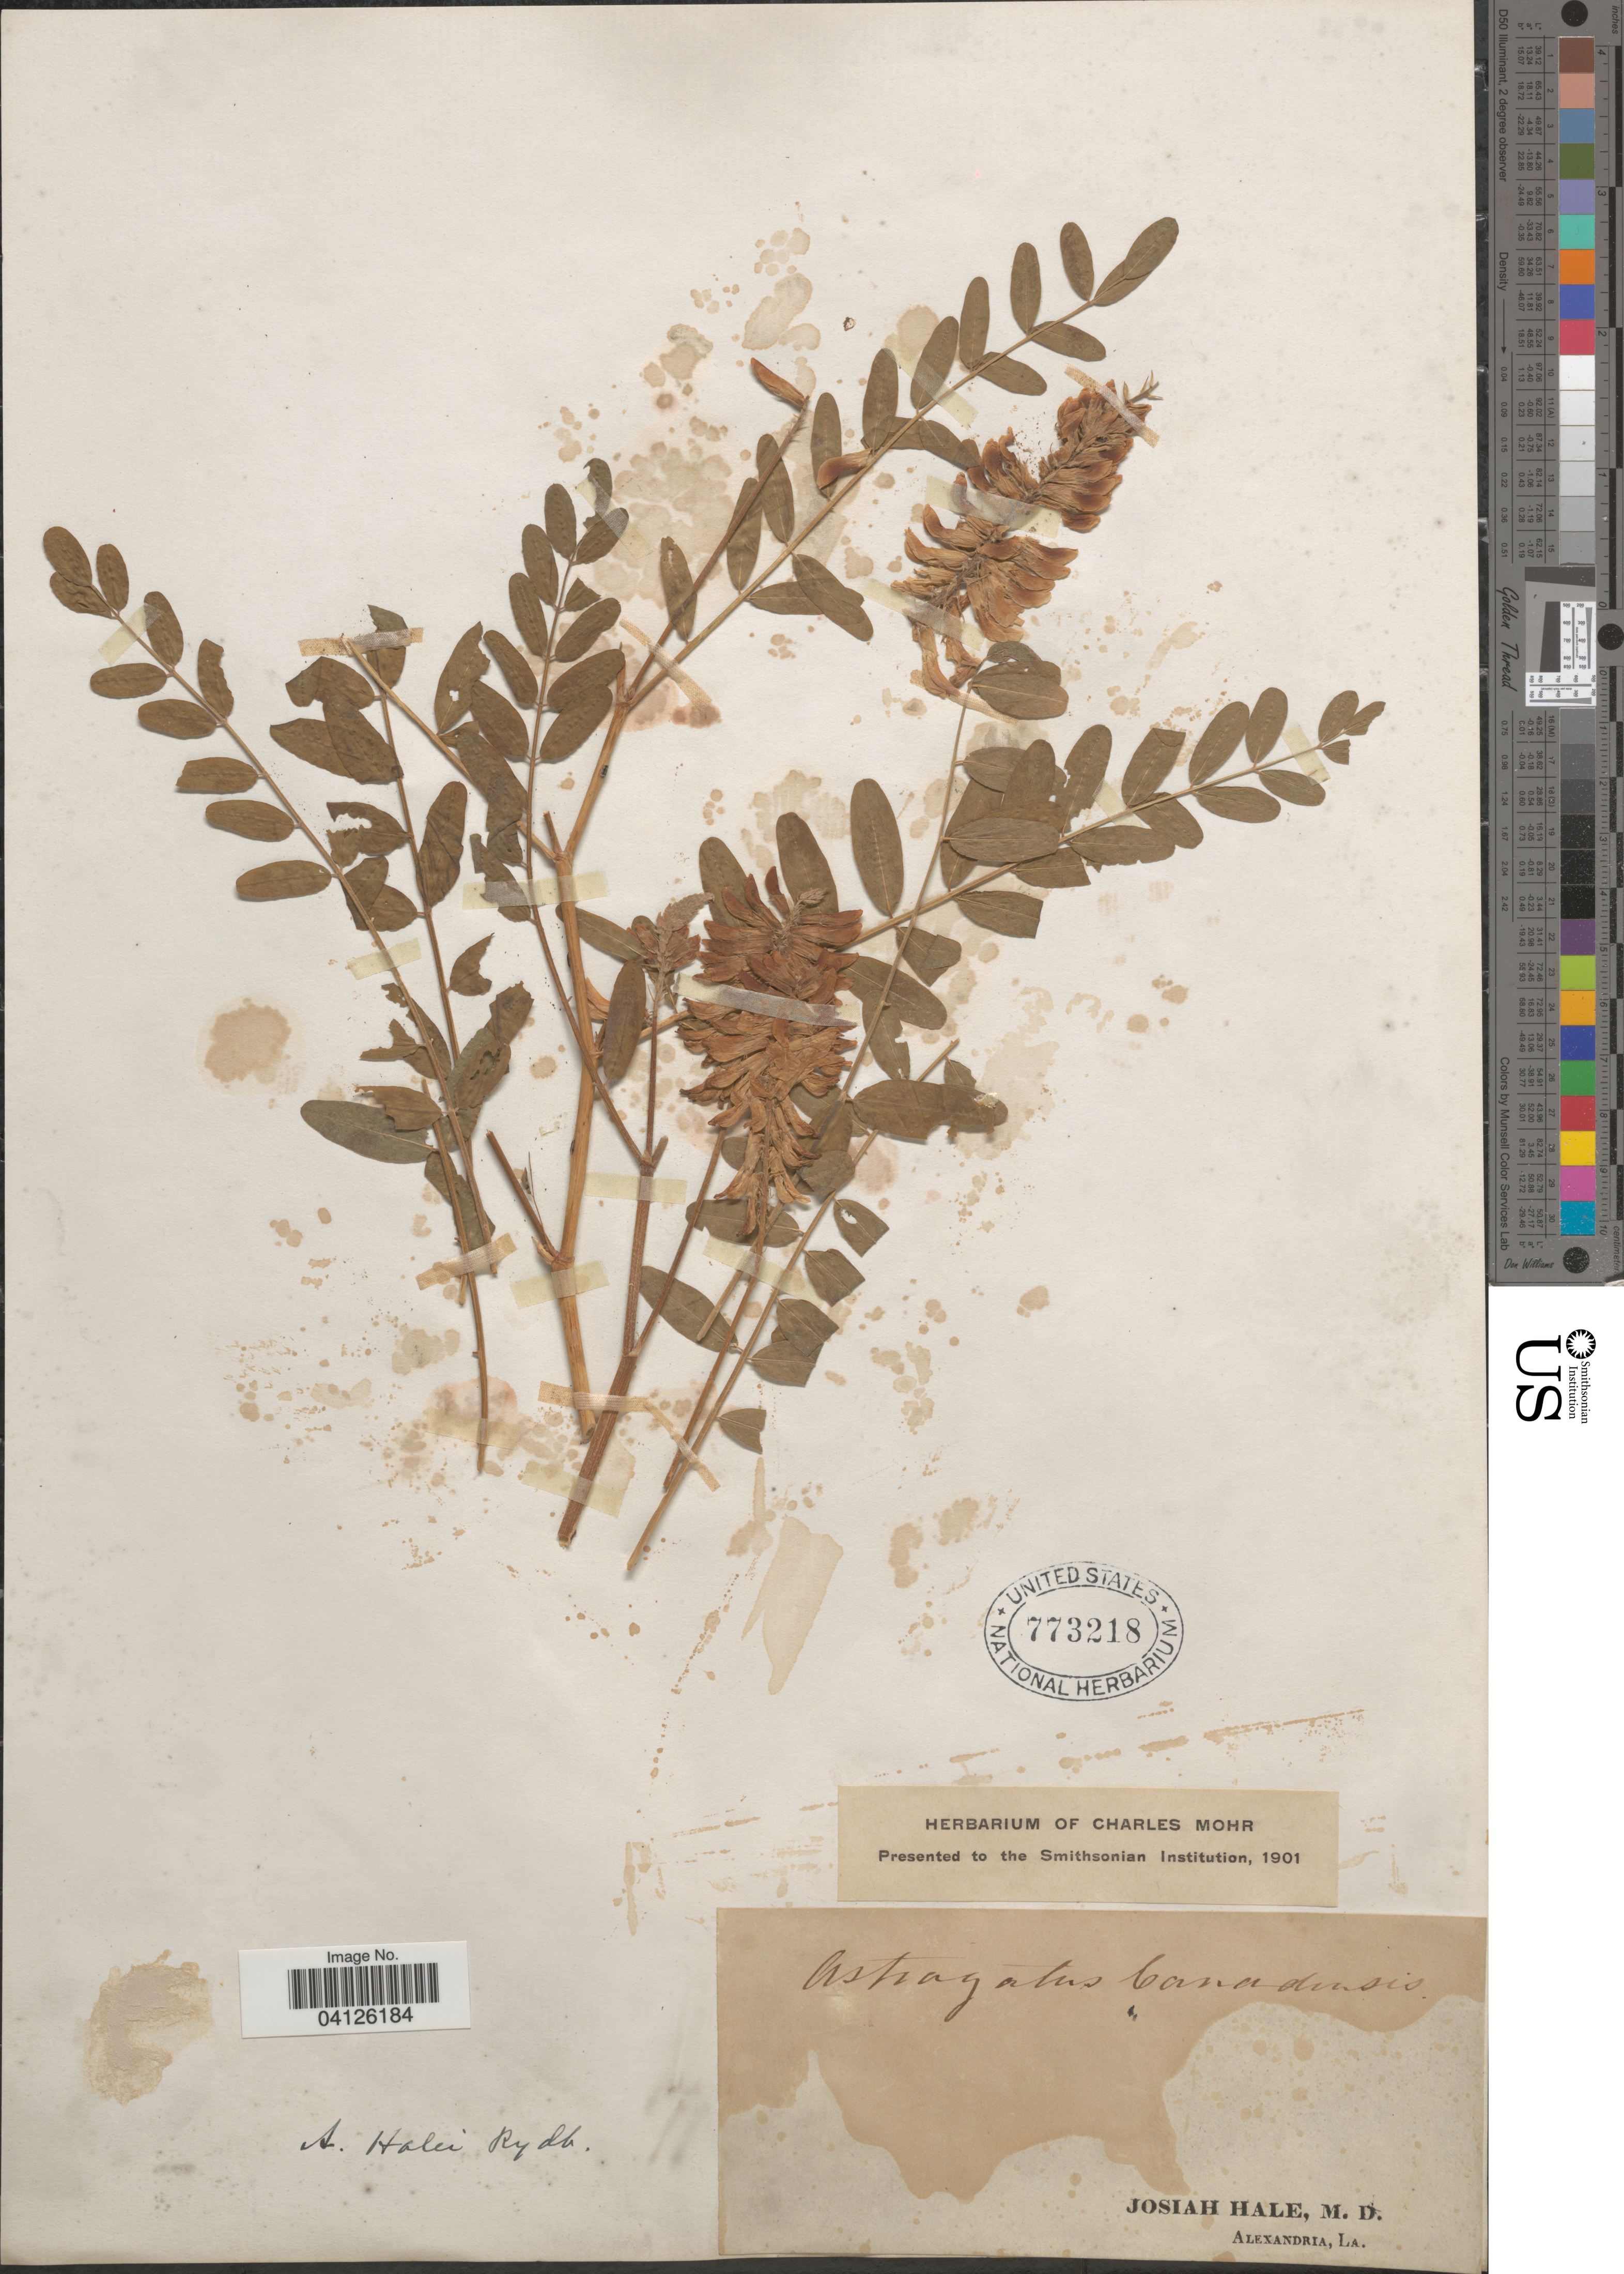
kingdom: Plantae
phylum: Tracheophyta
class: Magnoliopsida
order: Fabales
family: Fabaceae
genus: Astragalus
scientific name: Astragalus canadensis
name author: L.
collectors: J. Hale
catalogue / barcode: US 773218